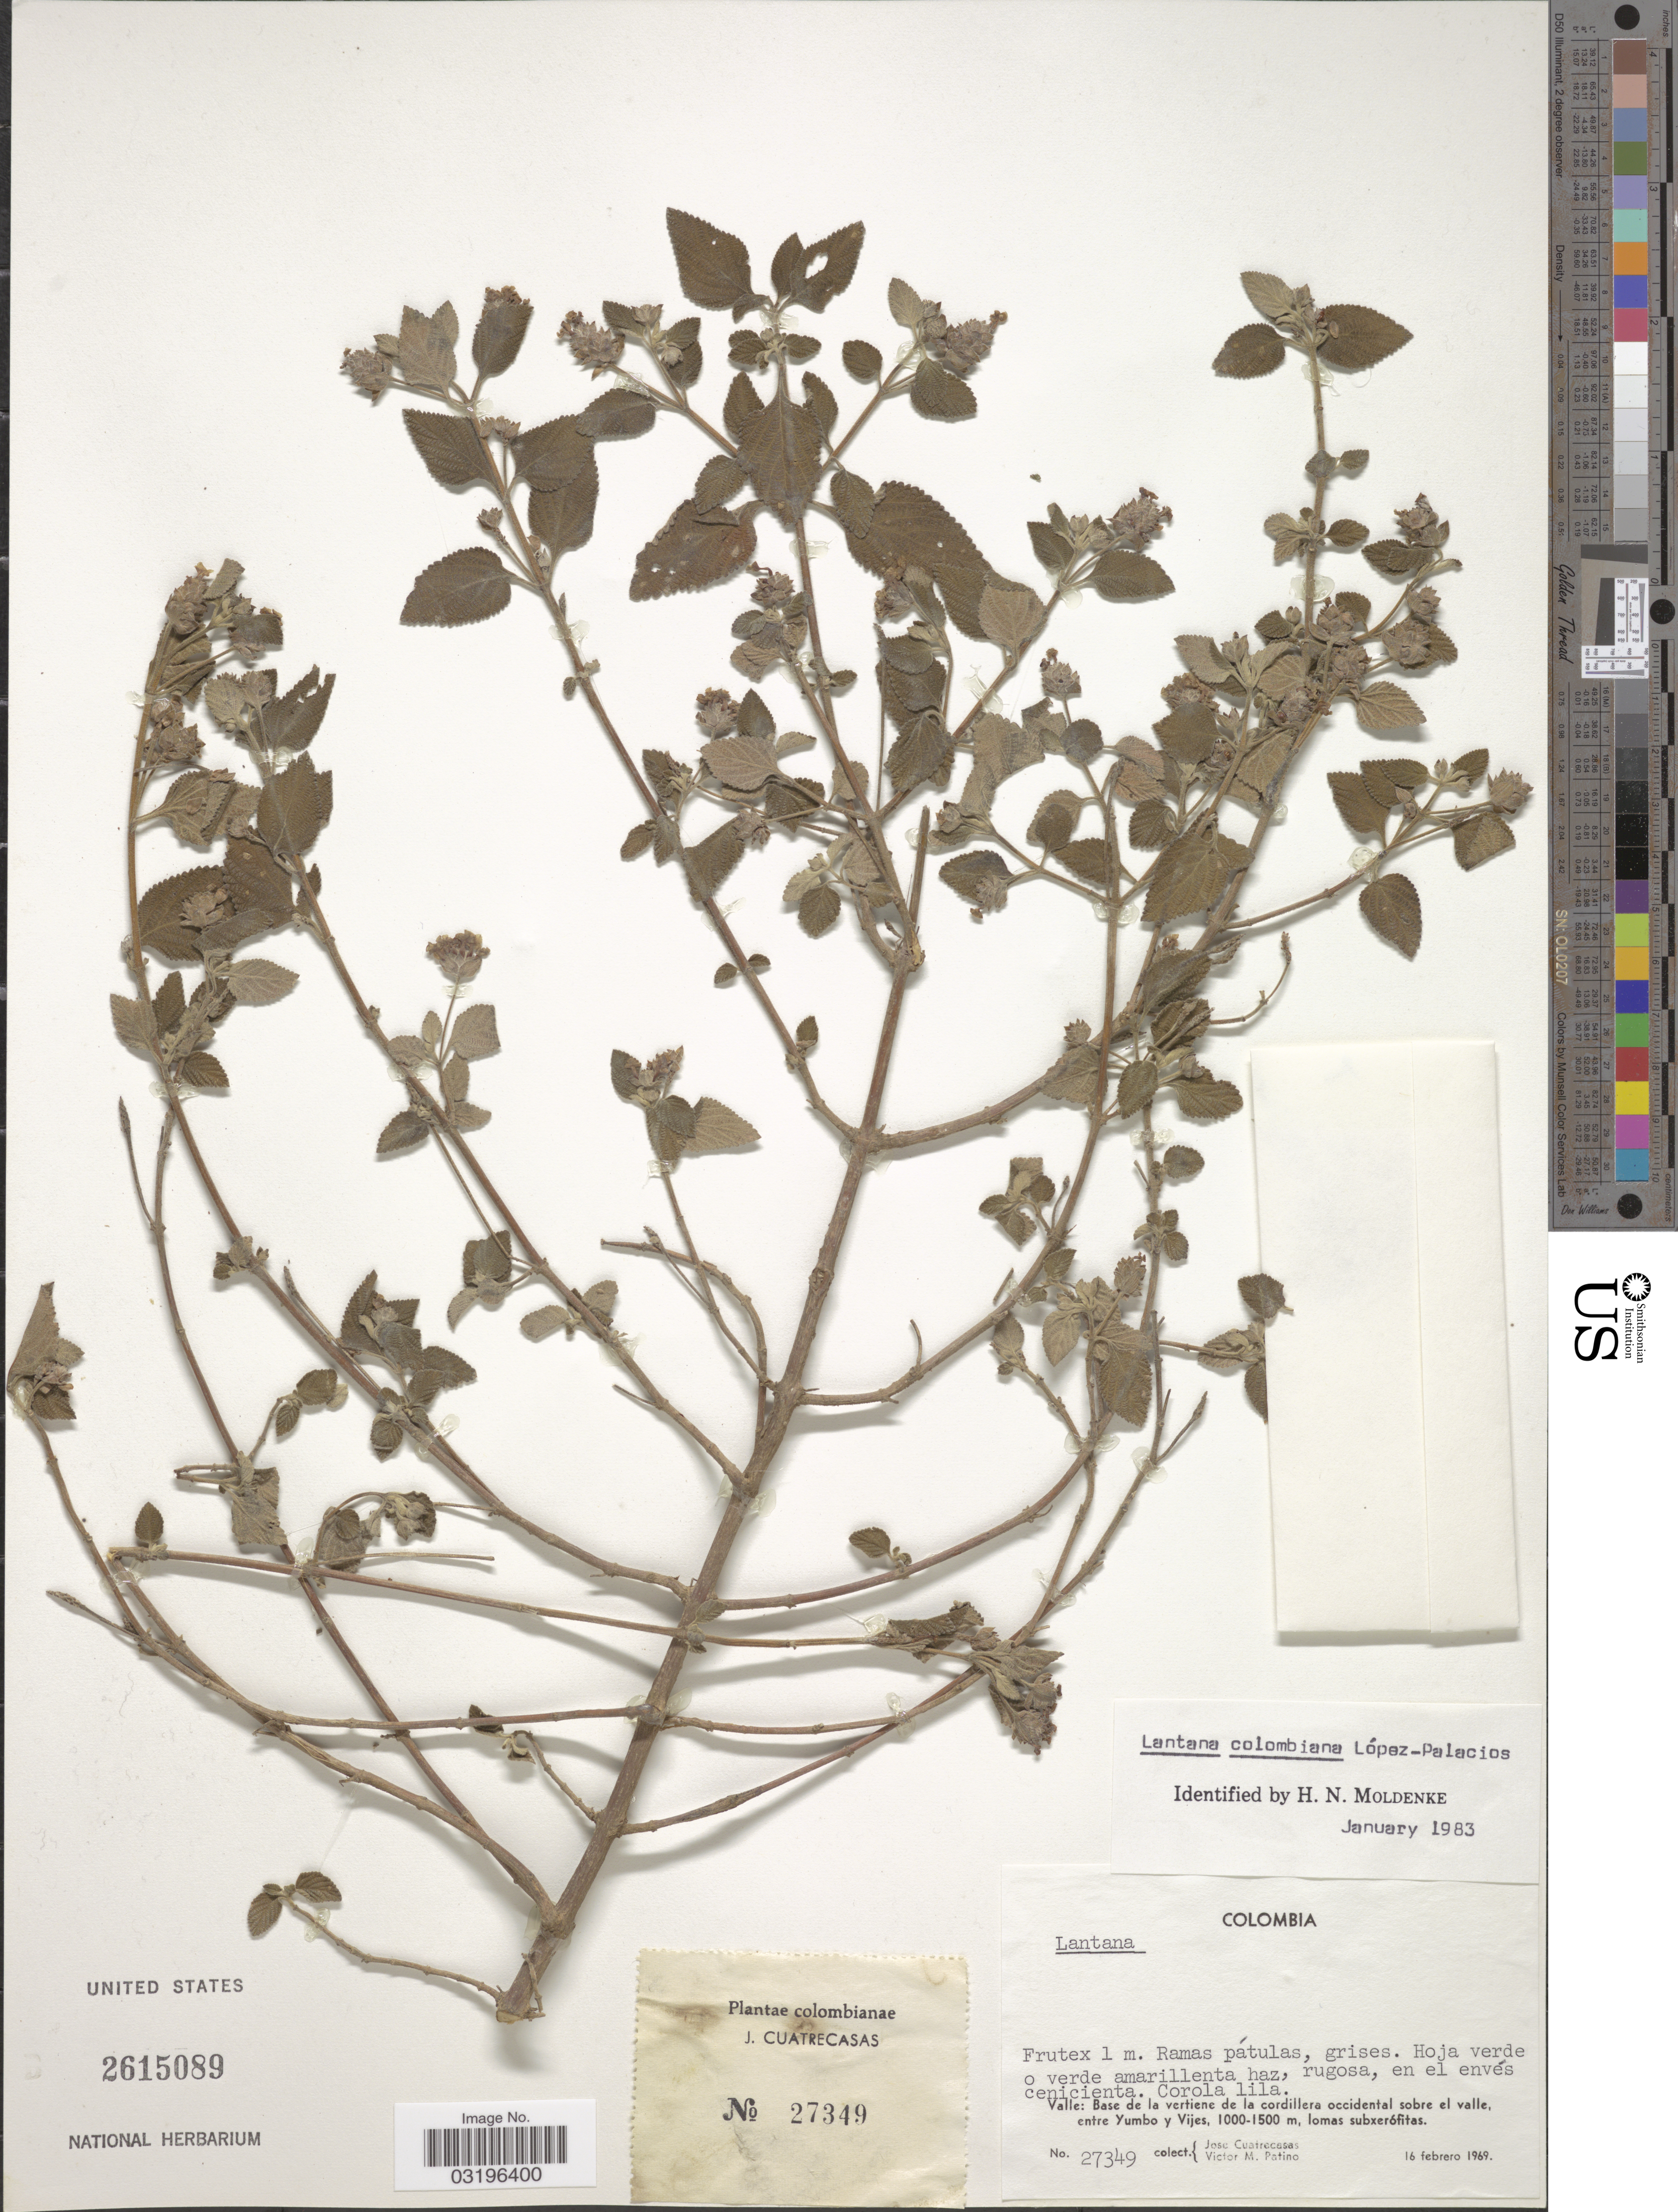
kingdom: Plantae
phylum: Tracheophyta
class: Magnoliopsida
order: Lamiales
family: Verbenaceae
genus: Lantana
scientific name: Lantana colombiana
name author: López-Pal.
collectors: J. Cuatrecasas & V. M. Patiño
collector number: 27349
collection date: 1969-02-16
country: Colombia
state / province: Valle del Cauca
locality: Valle: Base de la vertiente de la cordillera occidental sobre el valle, entre Yumbo y Vijes.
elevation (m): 1000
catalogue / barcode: US 2615089